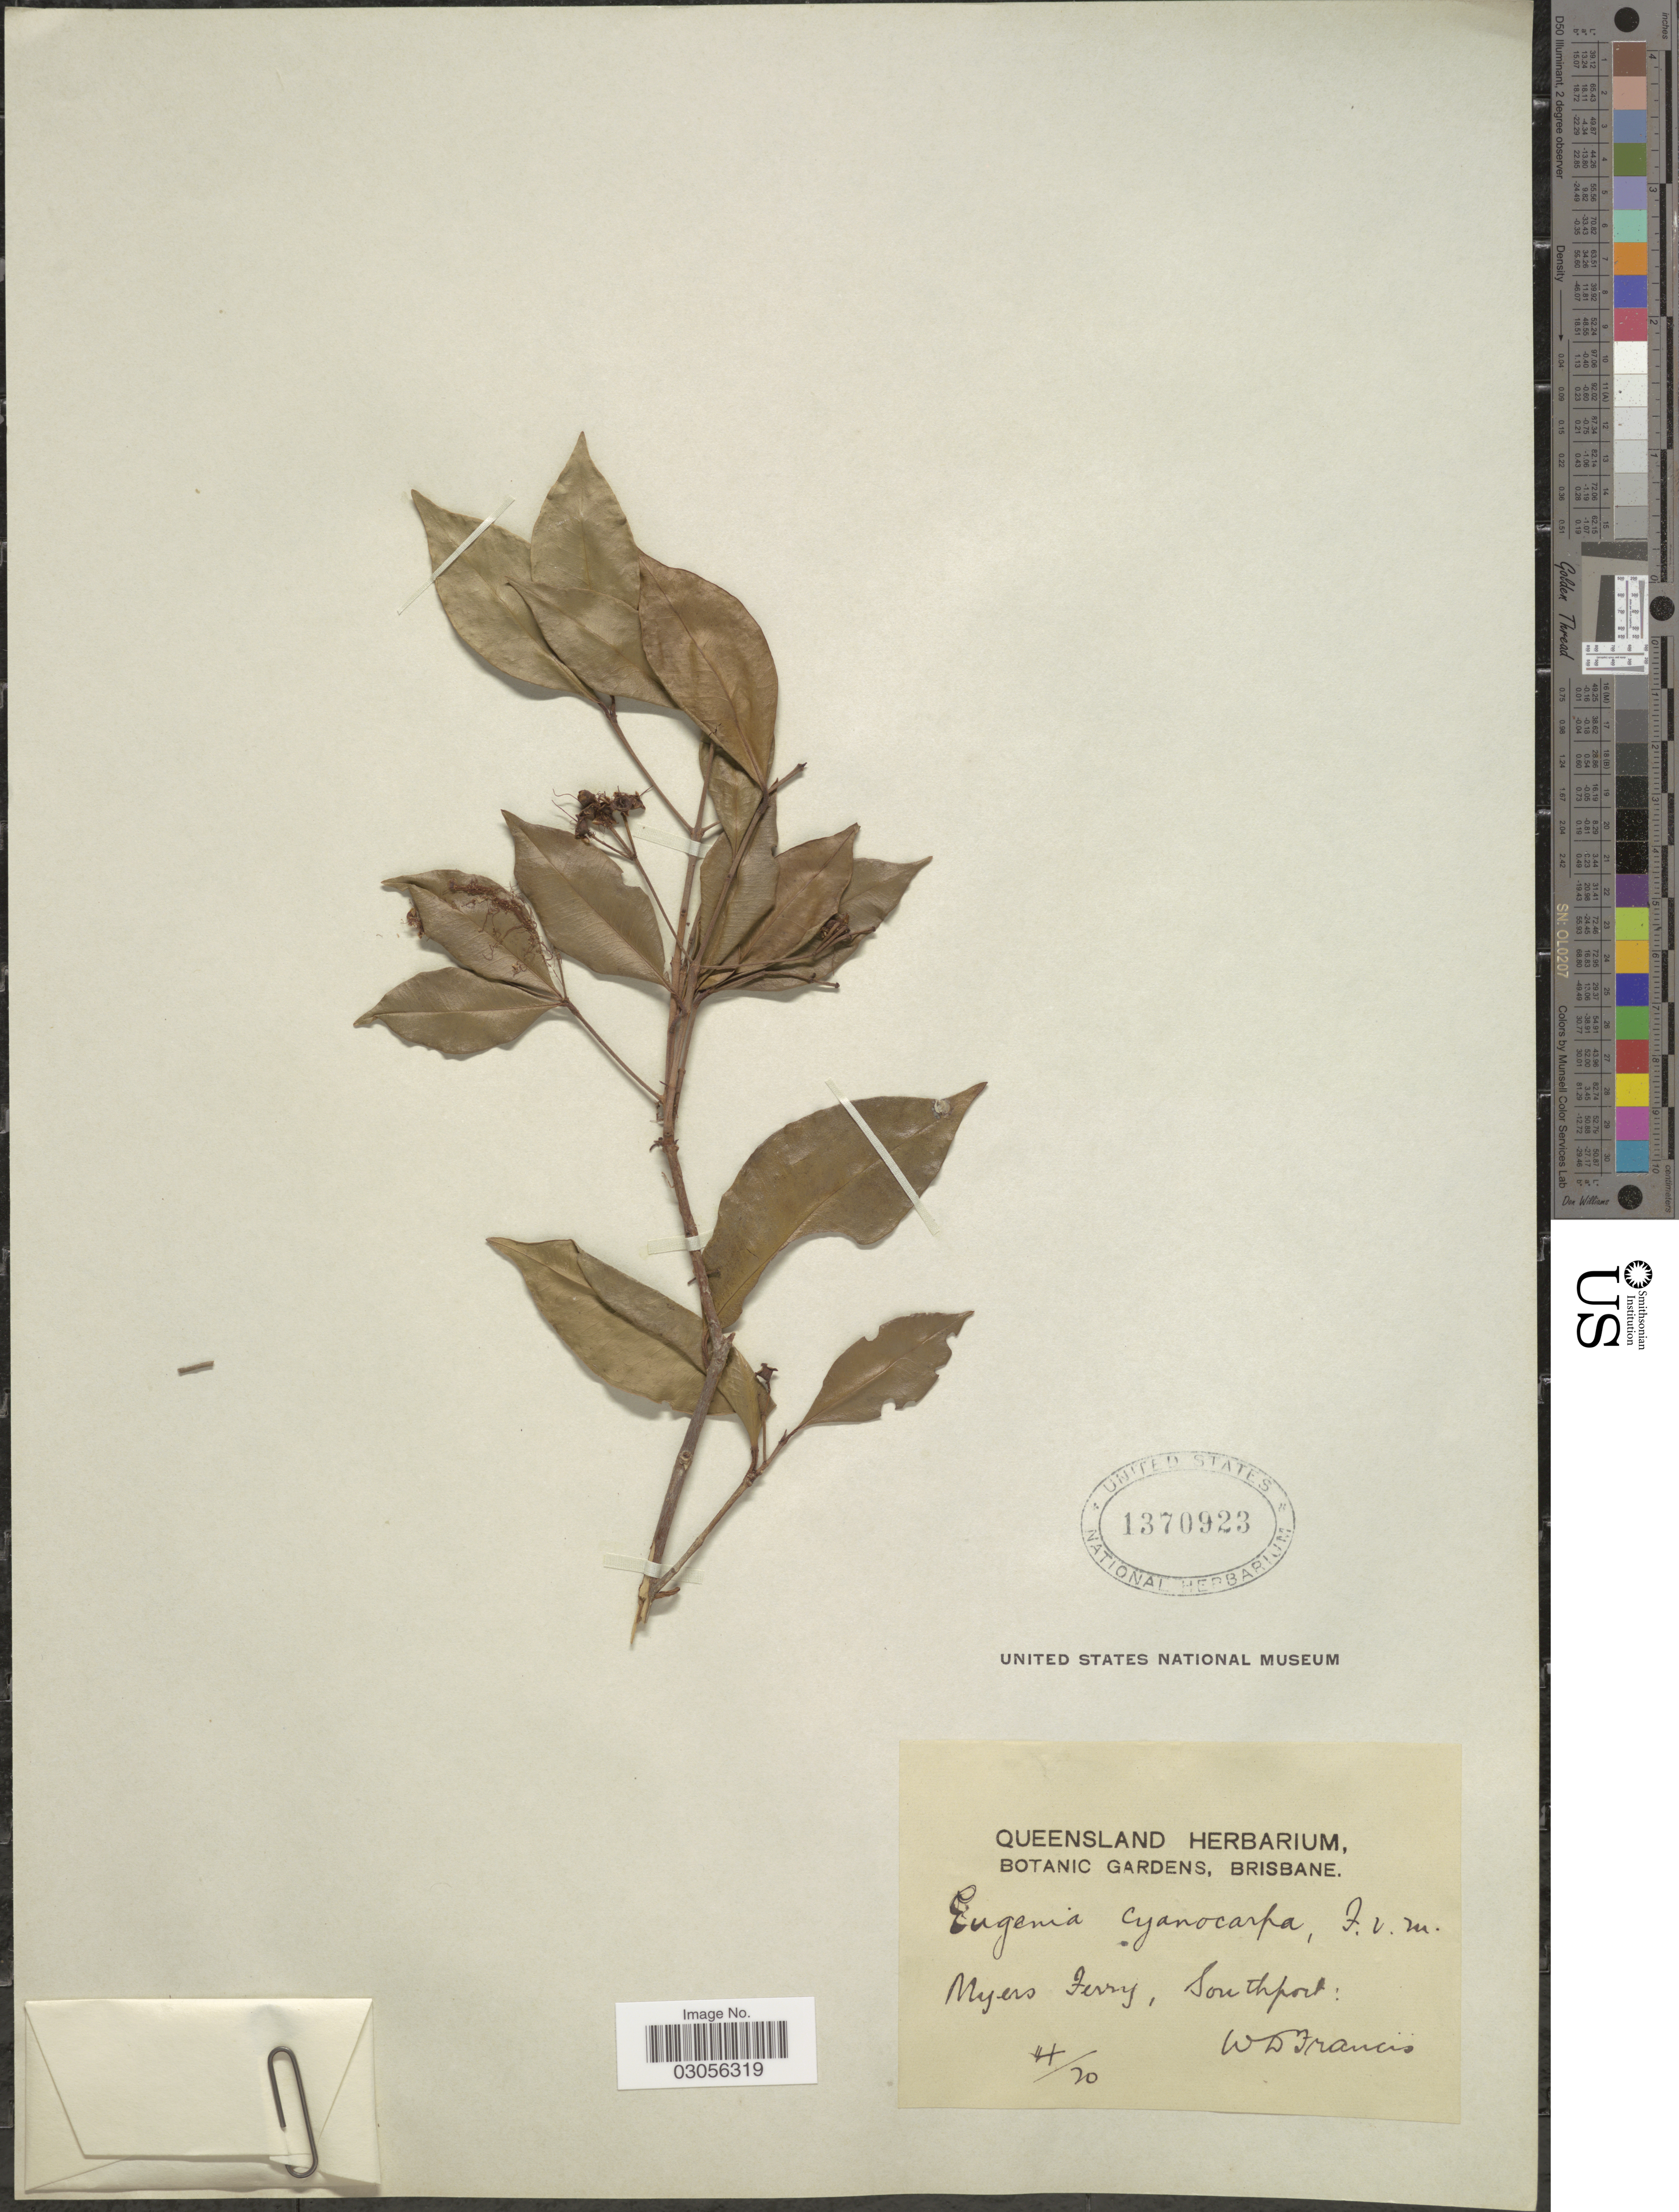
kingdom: Plantae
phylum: Tracheophyta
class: Magnoliopsida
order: Myrtales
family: Myrtaceae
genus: Syzygium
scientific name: Syzygium oleosum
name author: (F. Muell.) B. Hyland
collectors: W. Francis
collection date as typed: Transcribed d/m/y: /4/20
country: Australia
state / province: Queensland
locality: Myers Ferry, Southport.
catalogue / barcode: US 1370923